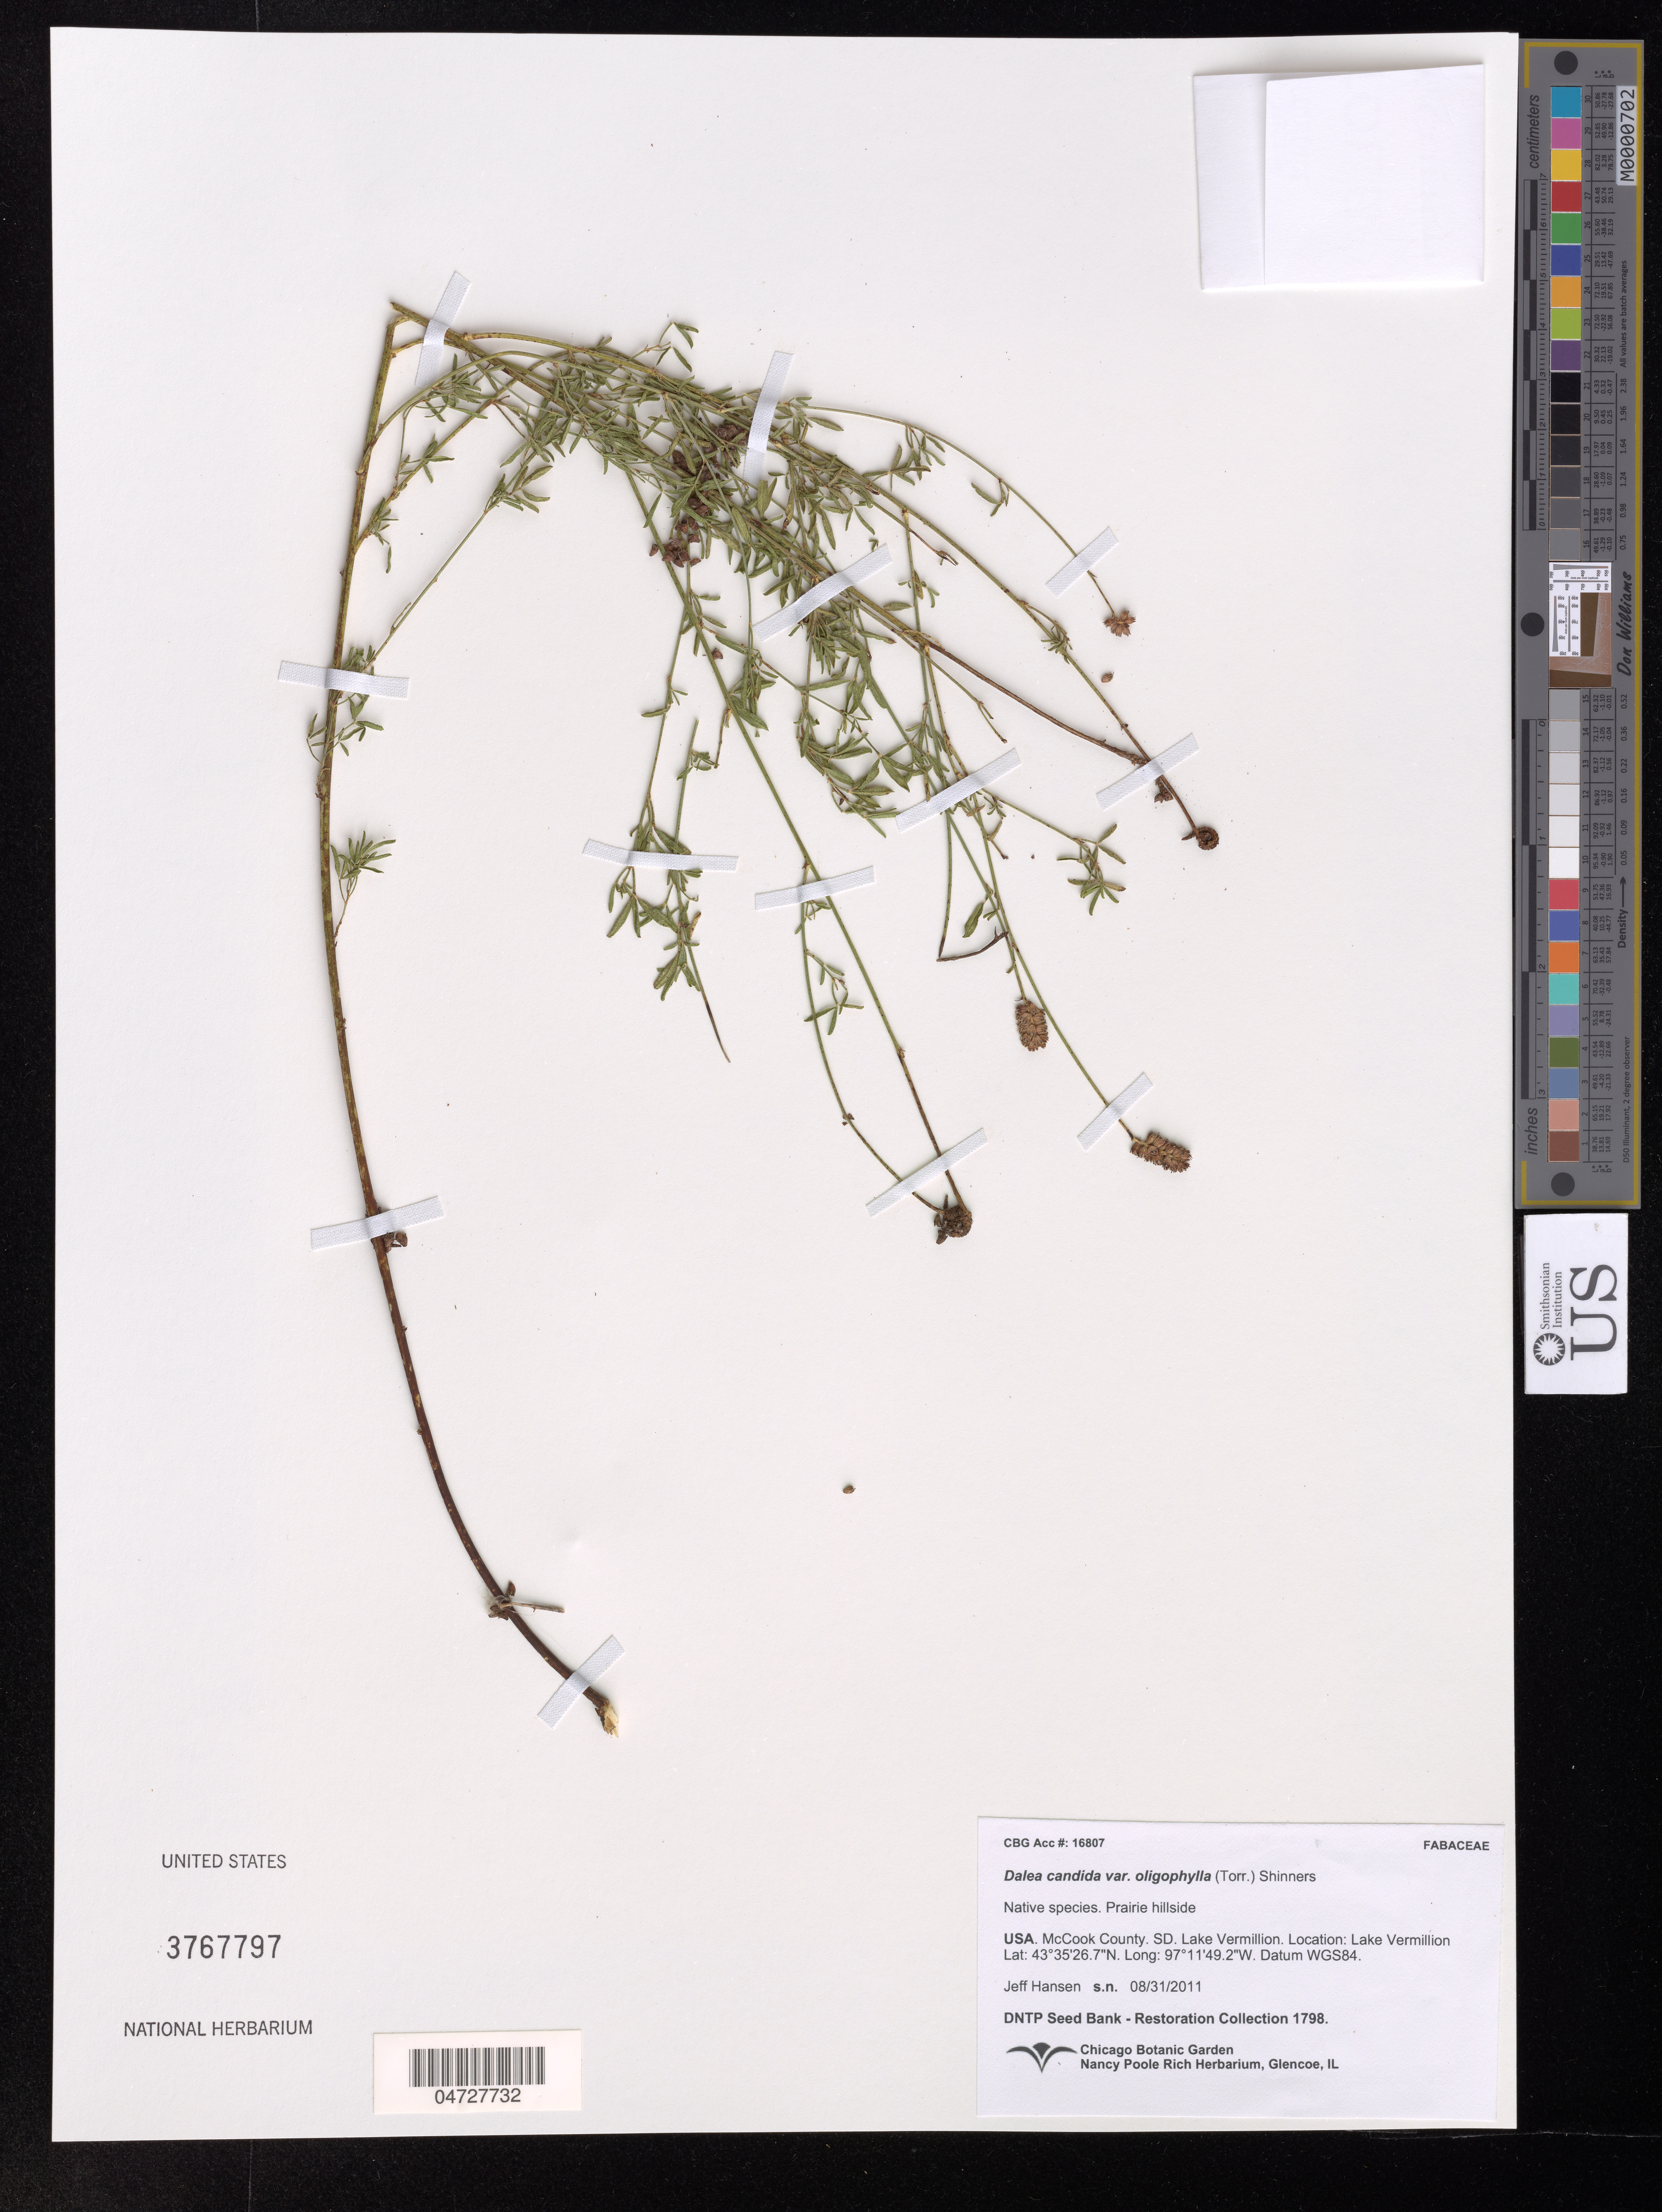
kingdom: Plantae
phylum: Tracheophyta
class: Magnoliopsida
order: Fabales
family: Fabaceae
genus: Dalea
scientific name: Dalea candida var. oligophylla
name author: (Torr.) Shinners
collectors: J. Hansen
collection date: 2011-08-31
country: United States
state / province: South Dakota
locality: McCook County. Lake Vermillion.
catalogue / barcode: US 3767797